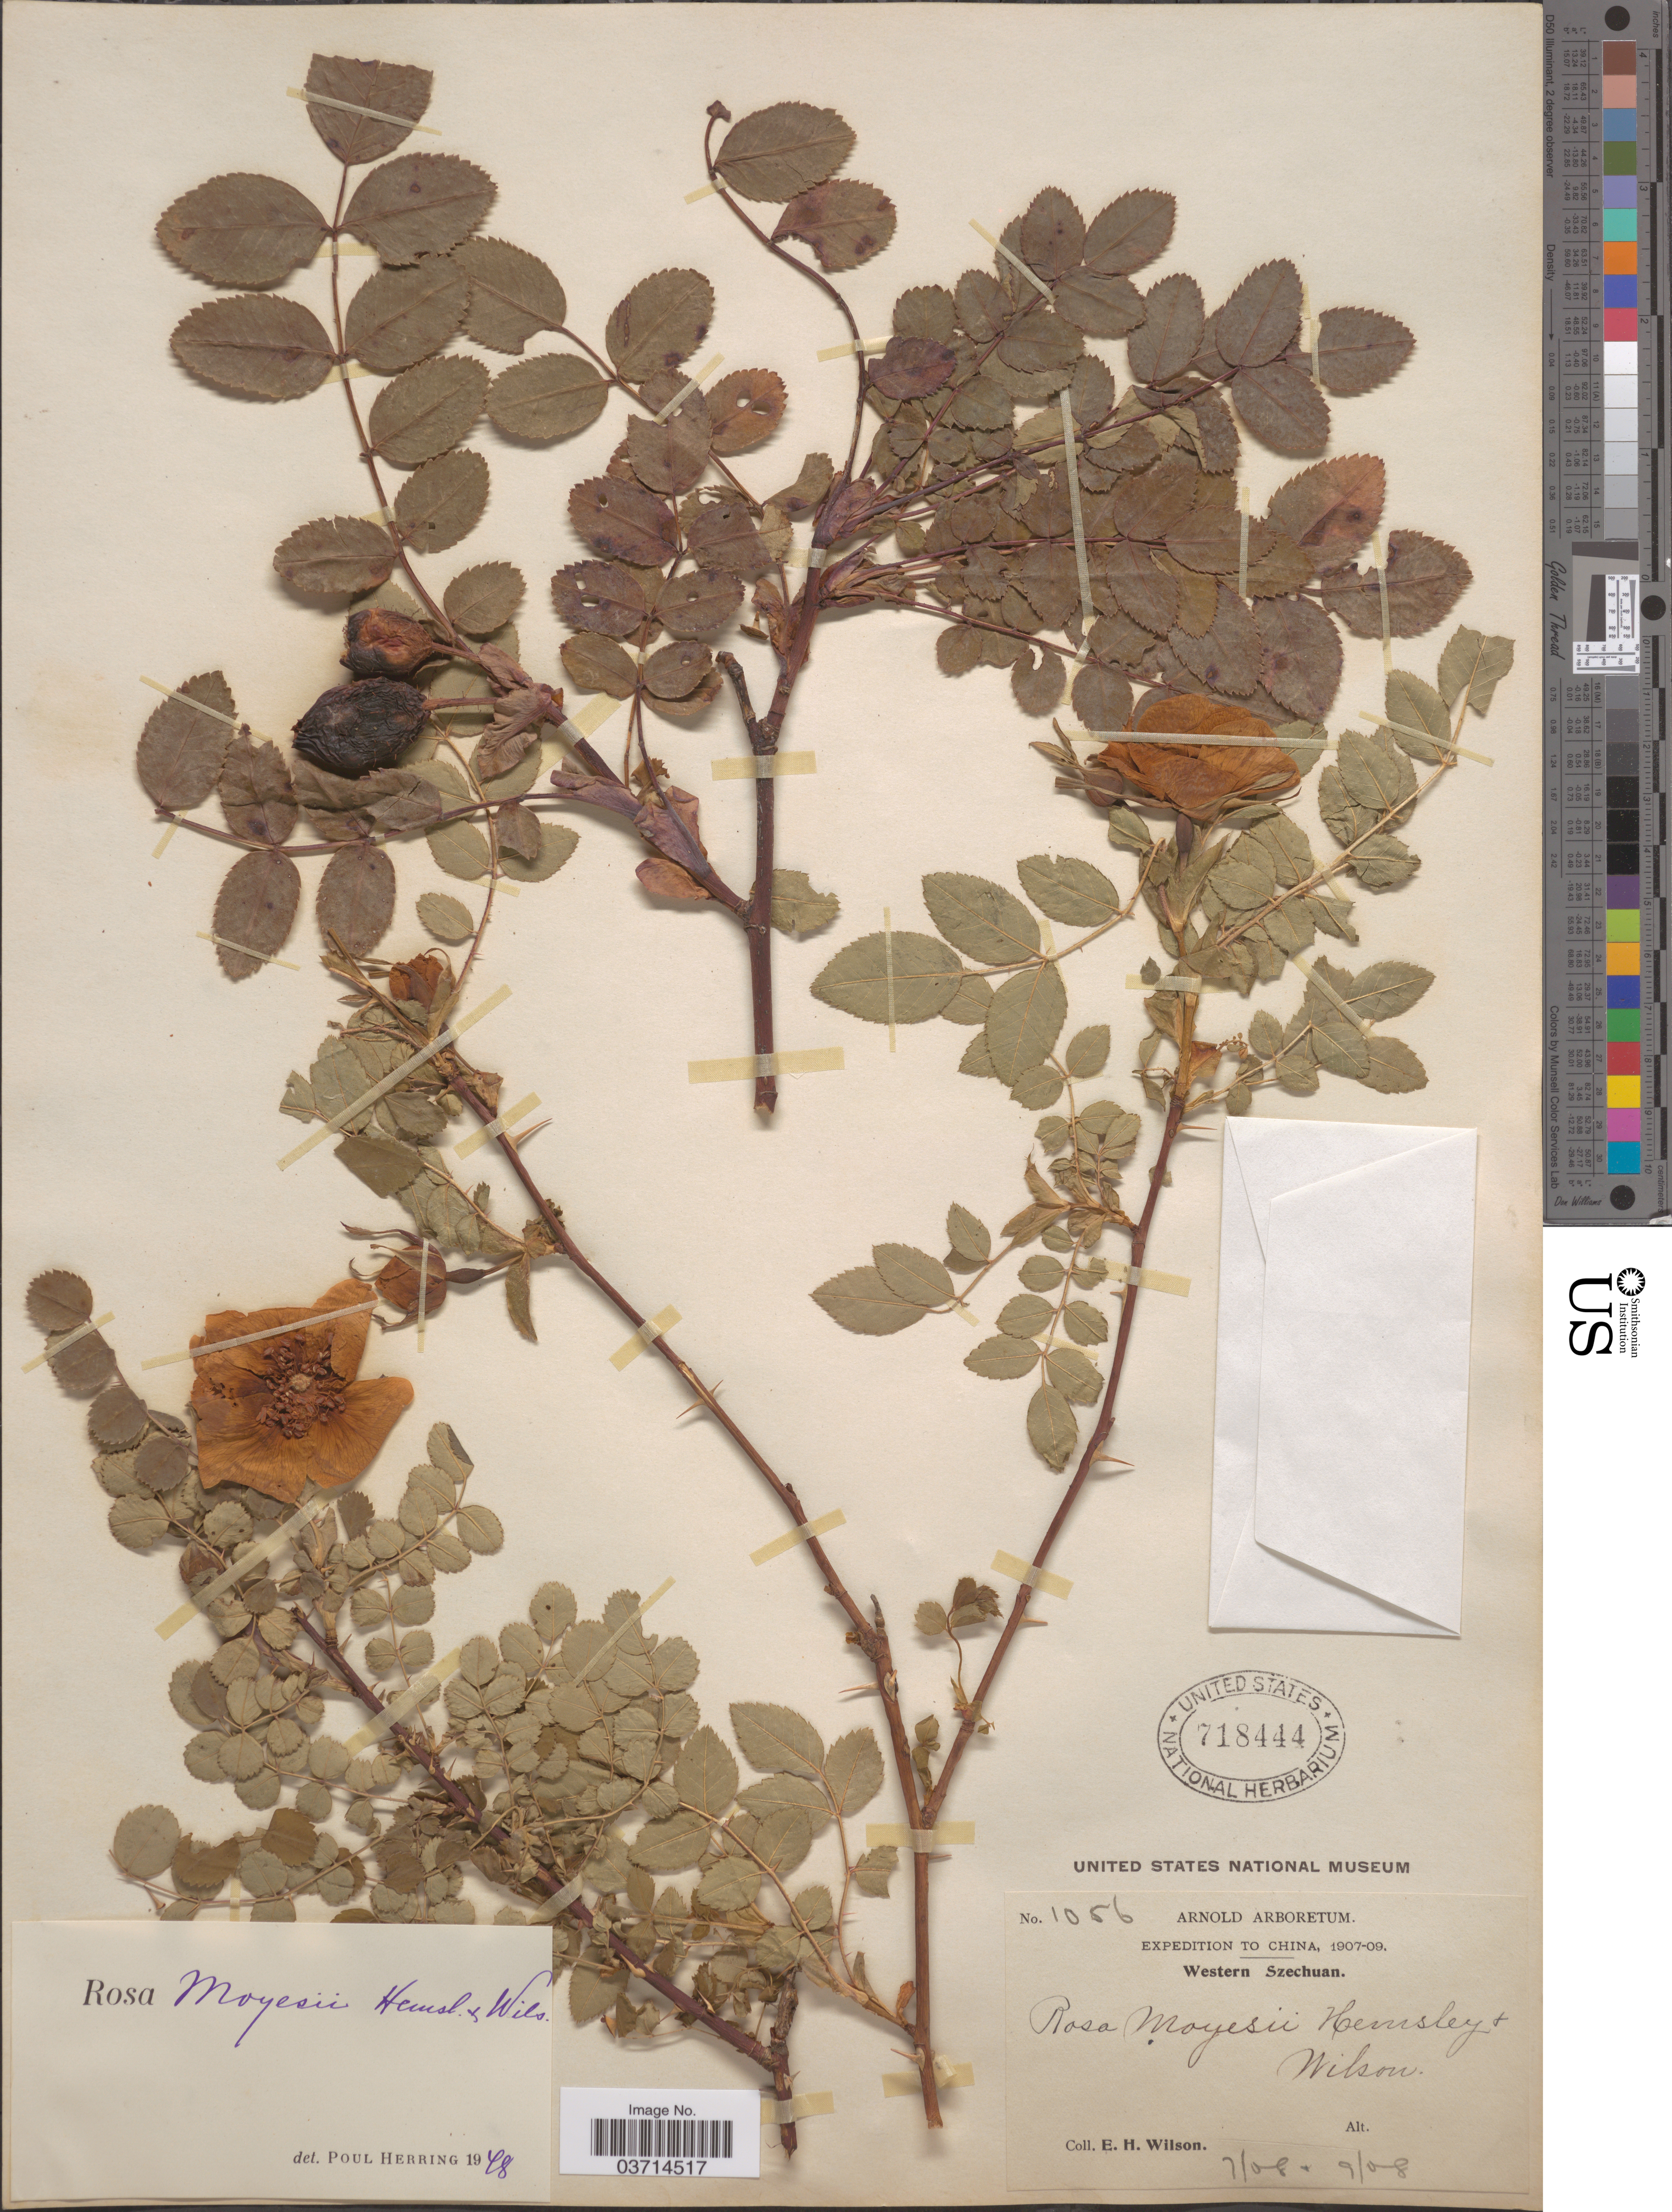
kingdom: Plantae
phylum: Tracheophyta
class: Magnoliopsida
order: Rosales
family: Rosaceae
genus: Rosa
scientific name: Rosa moyesii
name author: Hemsl. & E.H. Wilson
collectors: E. Wilson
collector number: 1056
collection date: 1908-07/1908-09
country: China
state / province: Sichuan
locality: Western Szechuan.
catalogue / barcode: US 718444